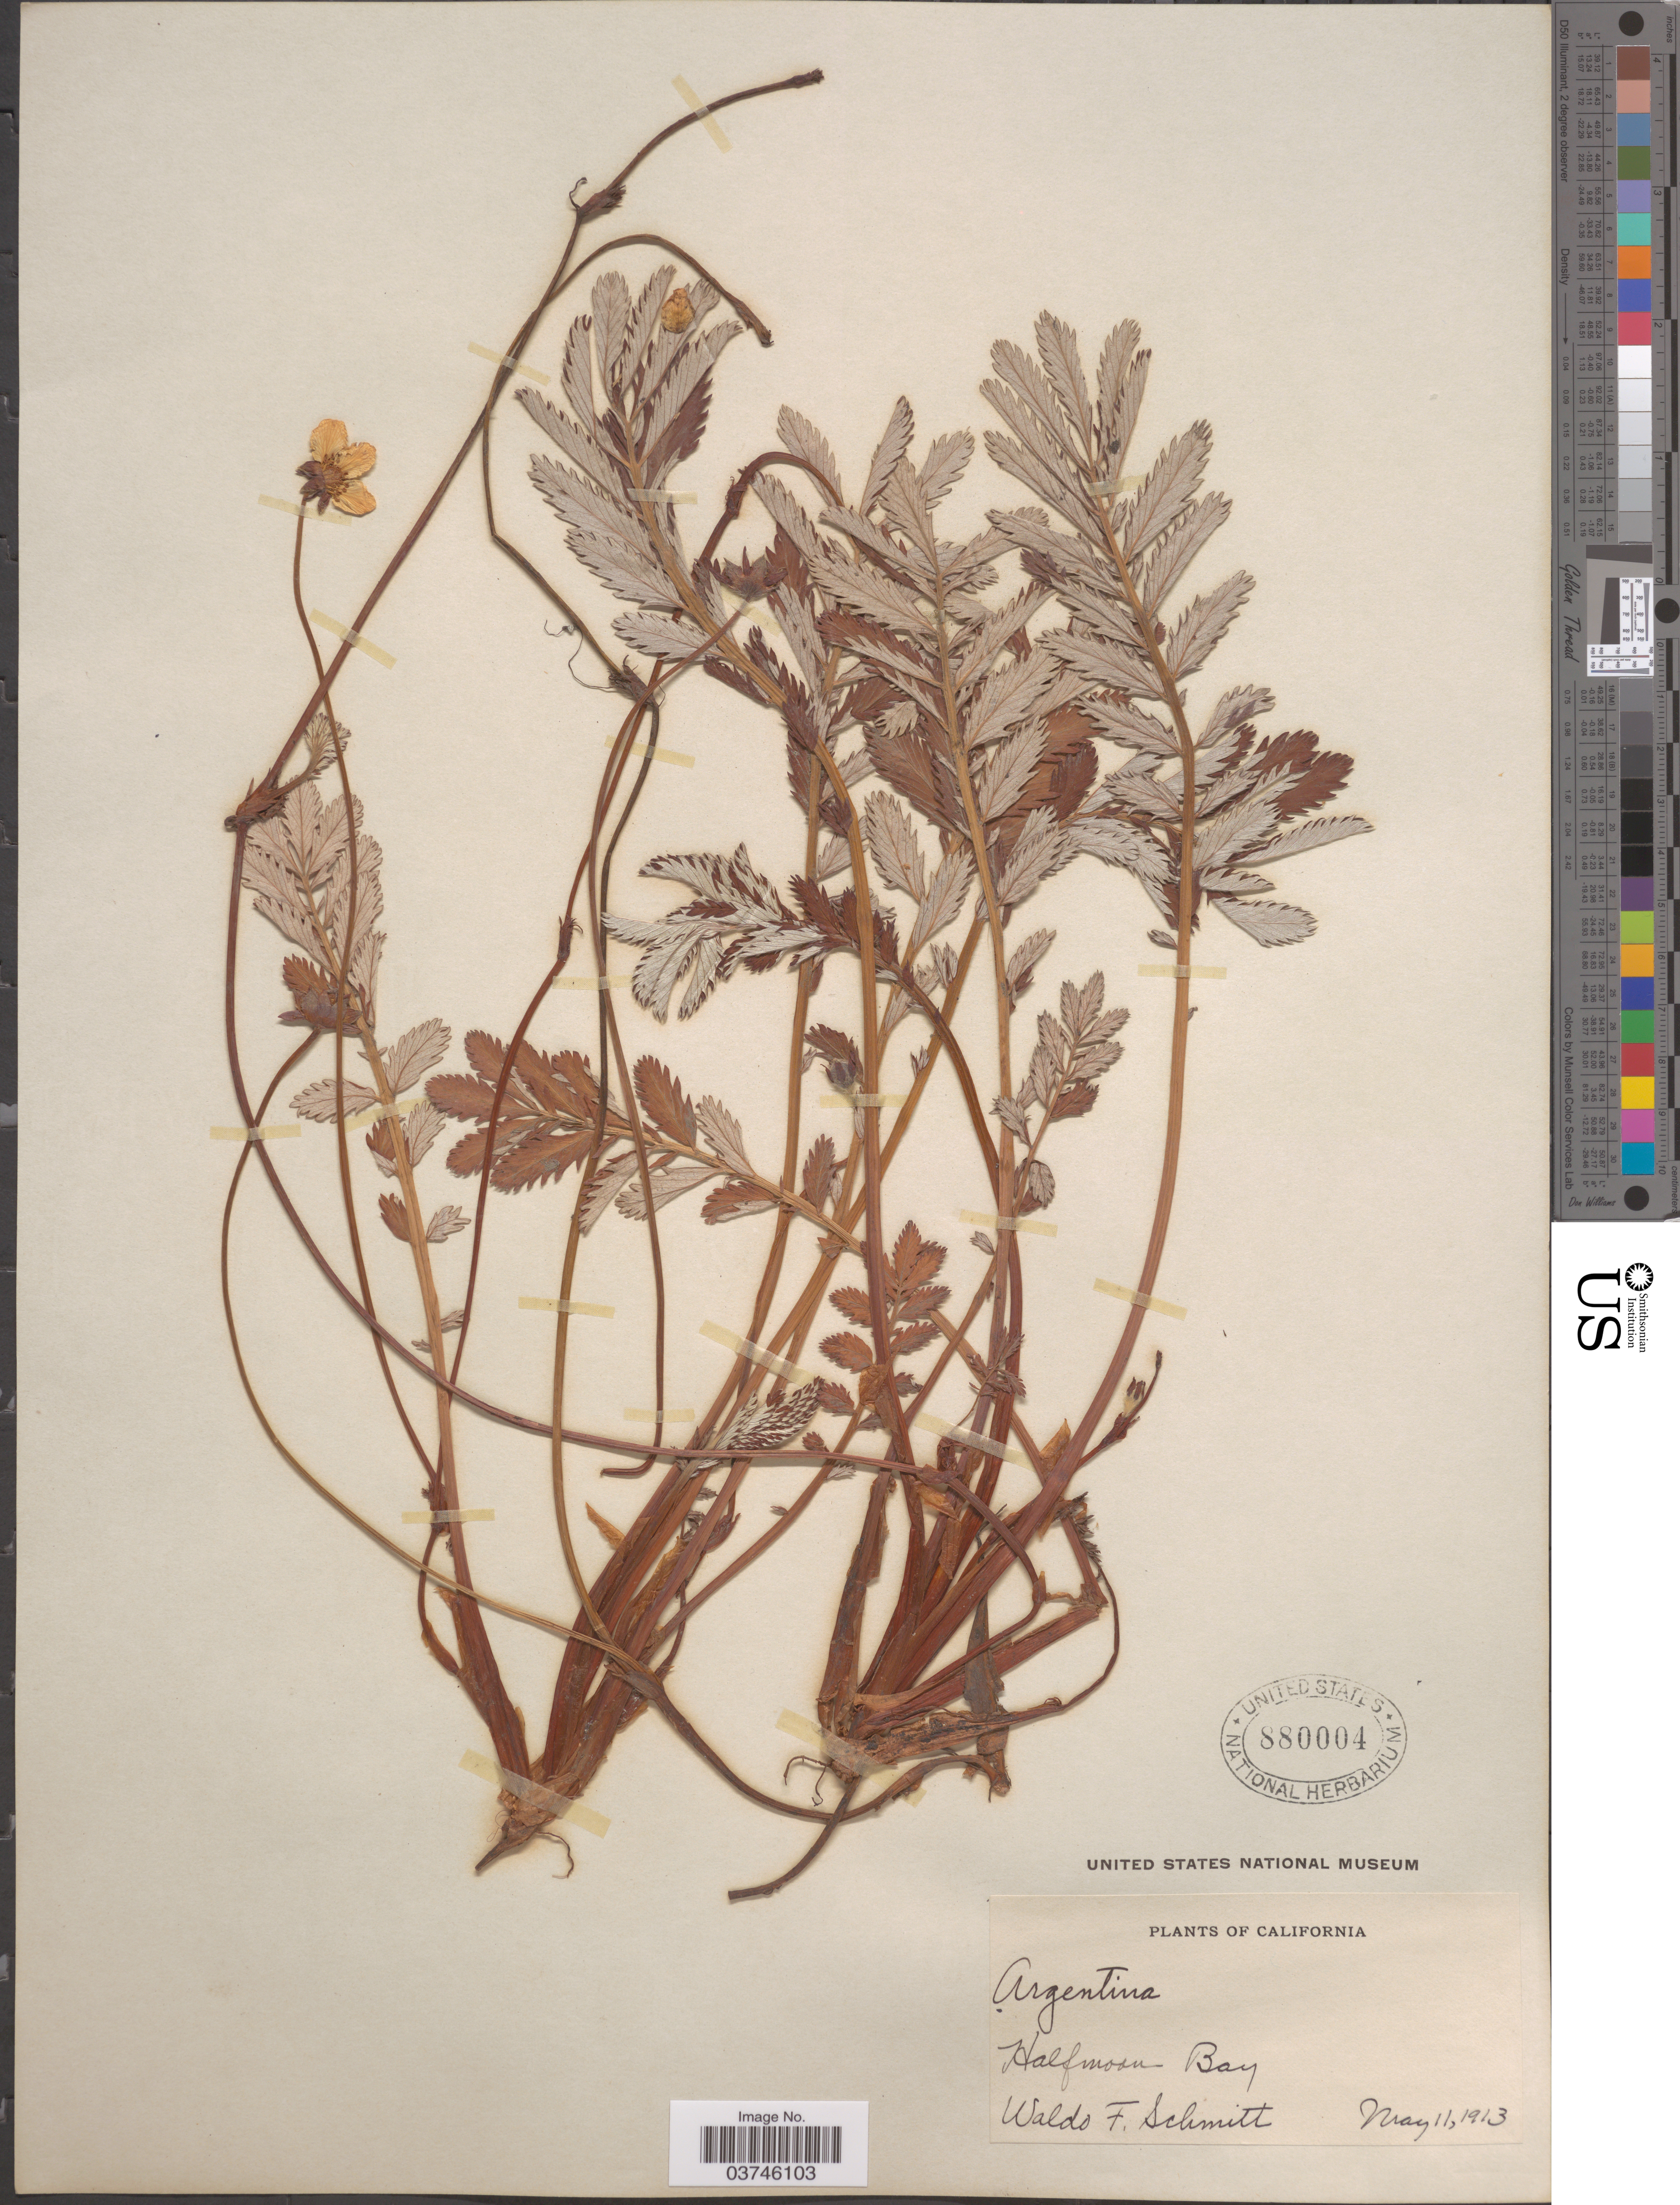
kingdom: Plantae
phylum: Tracheophyta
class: Magnoliopsida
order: Rosales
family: Rosaceae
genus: Argentina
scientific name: Argentina sp.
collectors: W. F. Schmitt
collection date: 1913-05-11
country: United States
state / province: California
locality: Halfmoon Bay.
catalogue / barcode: US 880004